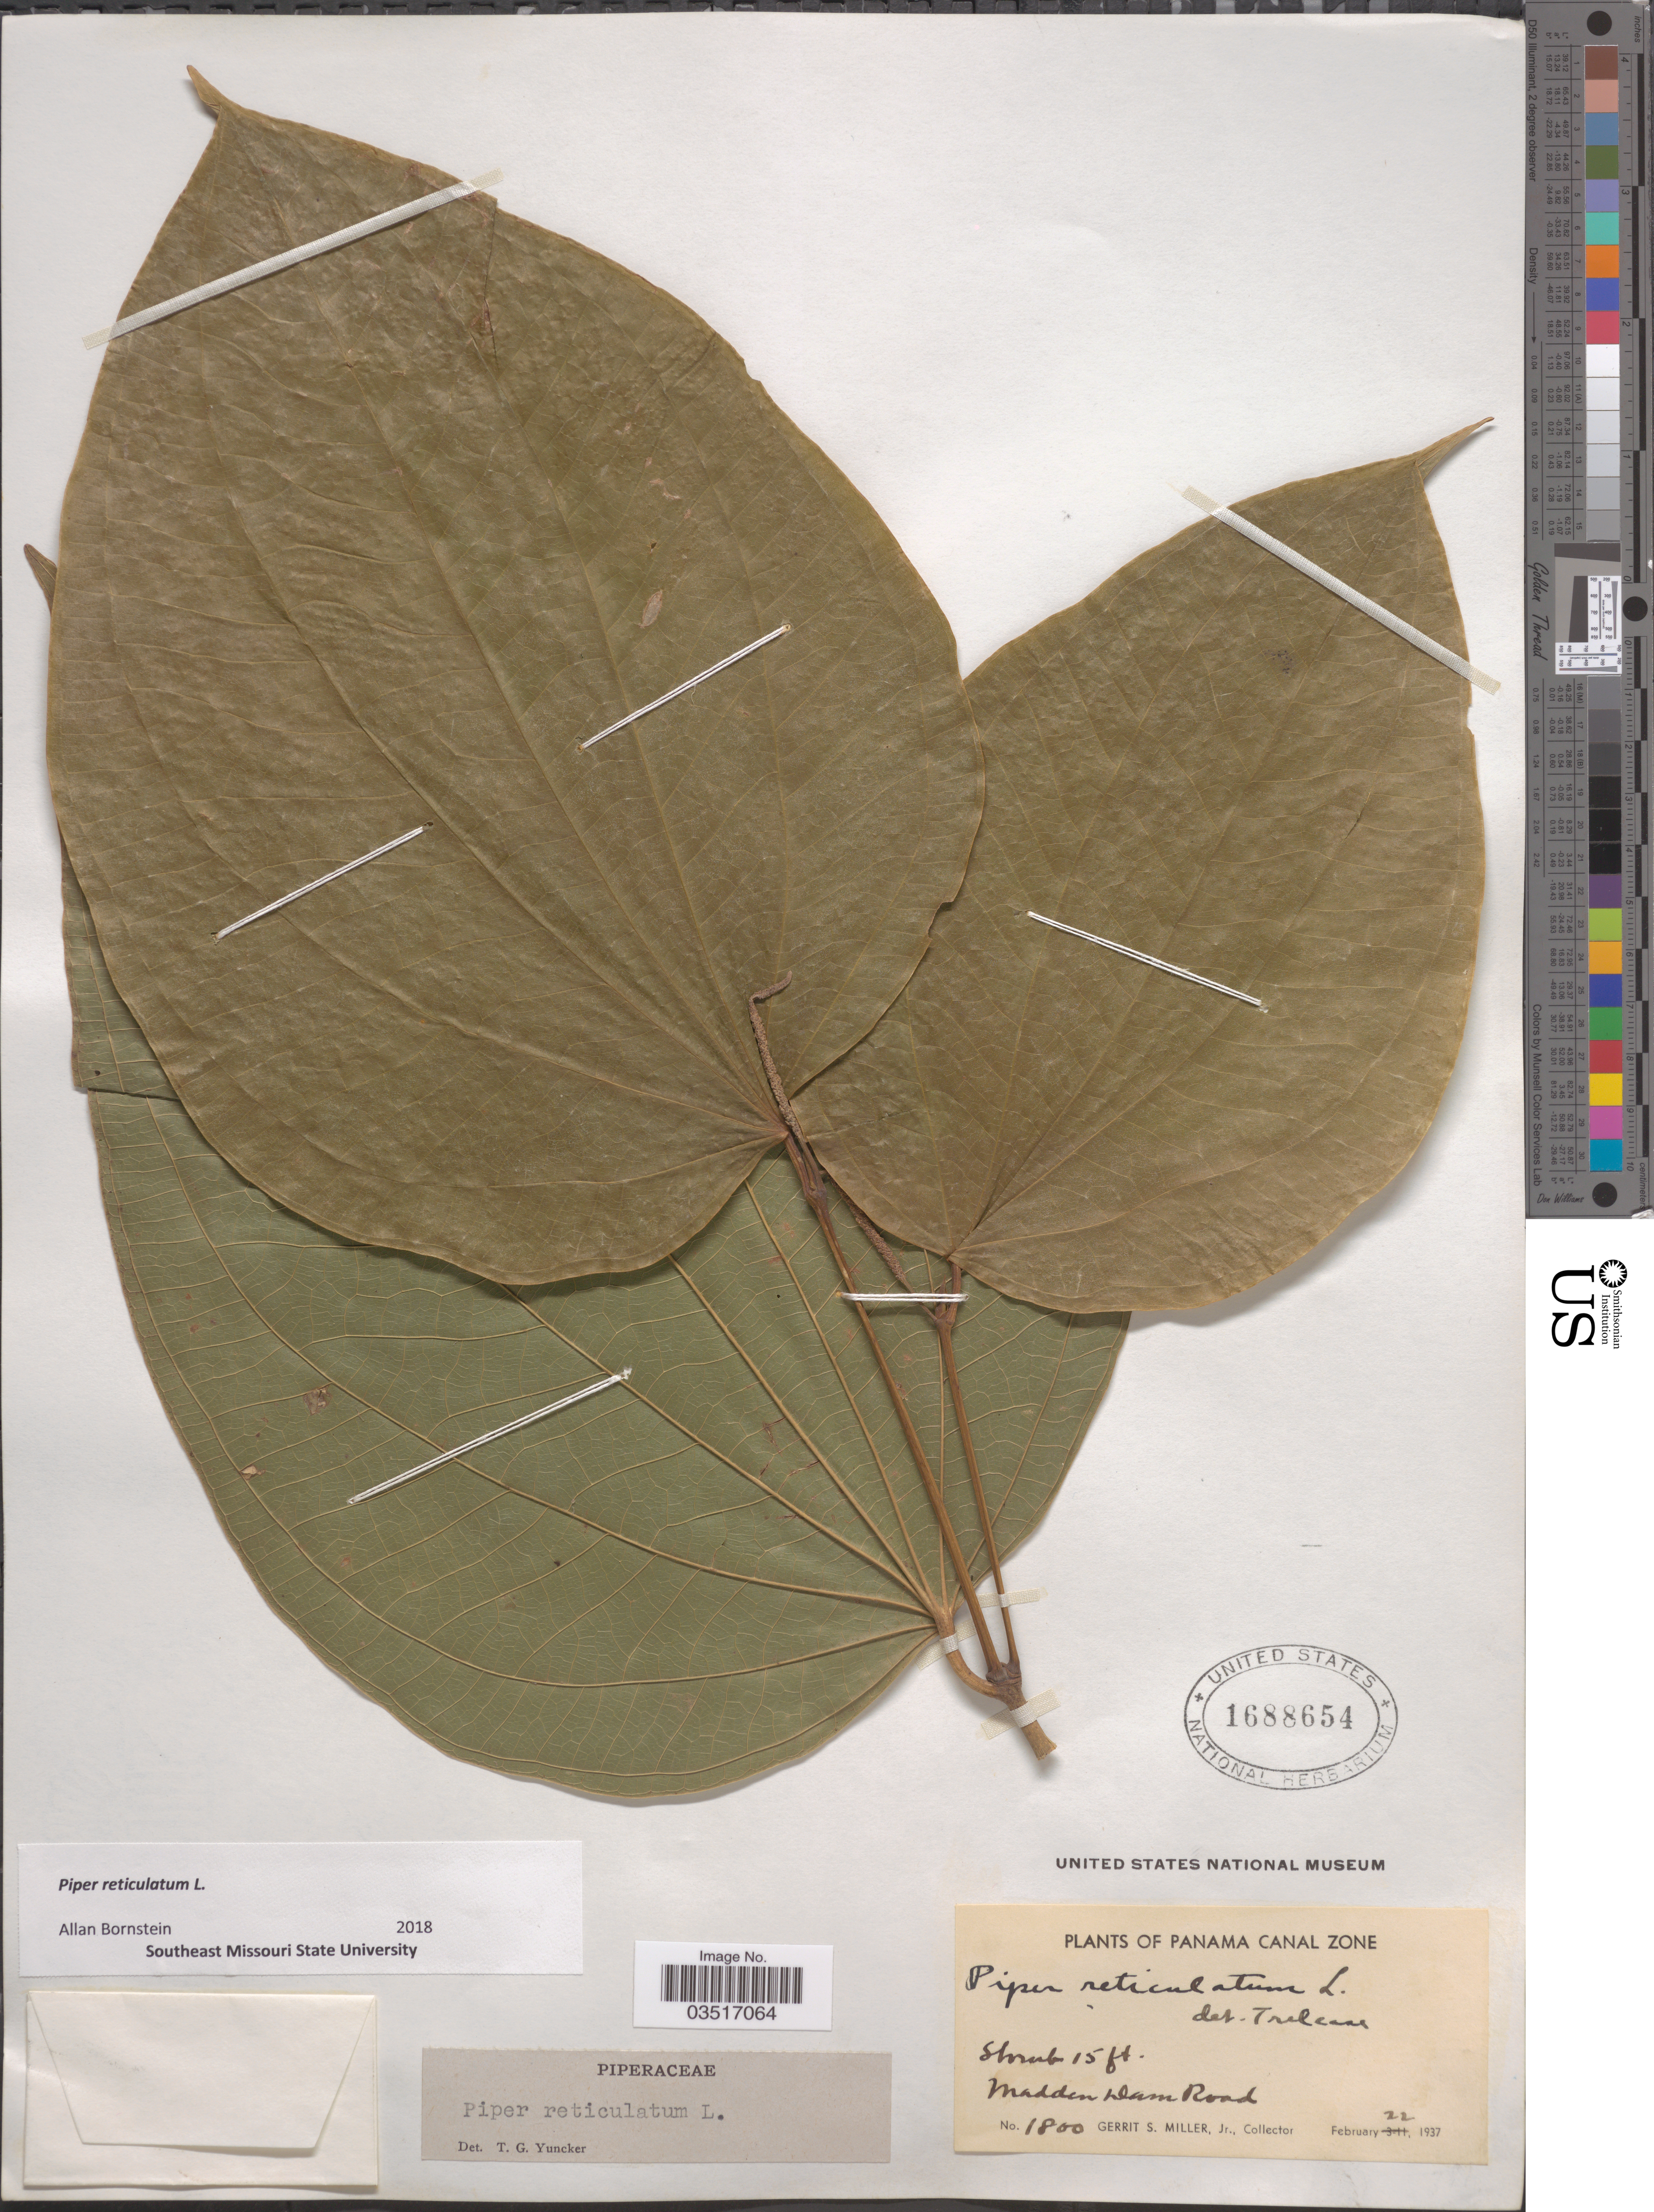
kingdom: Plantae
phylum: Tracheophyta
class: Magnoliopsida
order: Piperales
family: Piperaceae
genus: Piper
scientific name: Piper reticulatum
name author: L.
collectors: G. S. Miller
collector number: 1800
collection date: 1937-02-22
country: Panama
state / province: Colón / Panamá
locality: Panama Canal Zone. Madden Dam Road.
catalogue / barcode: US 1688654